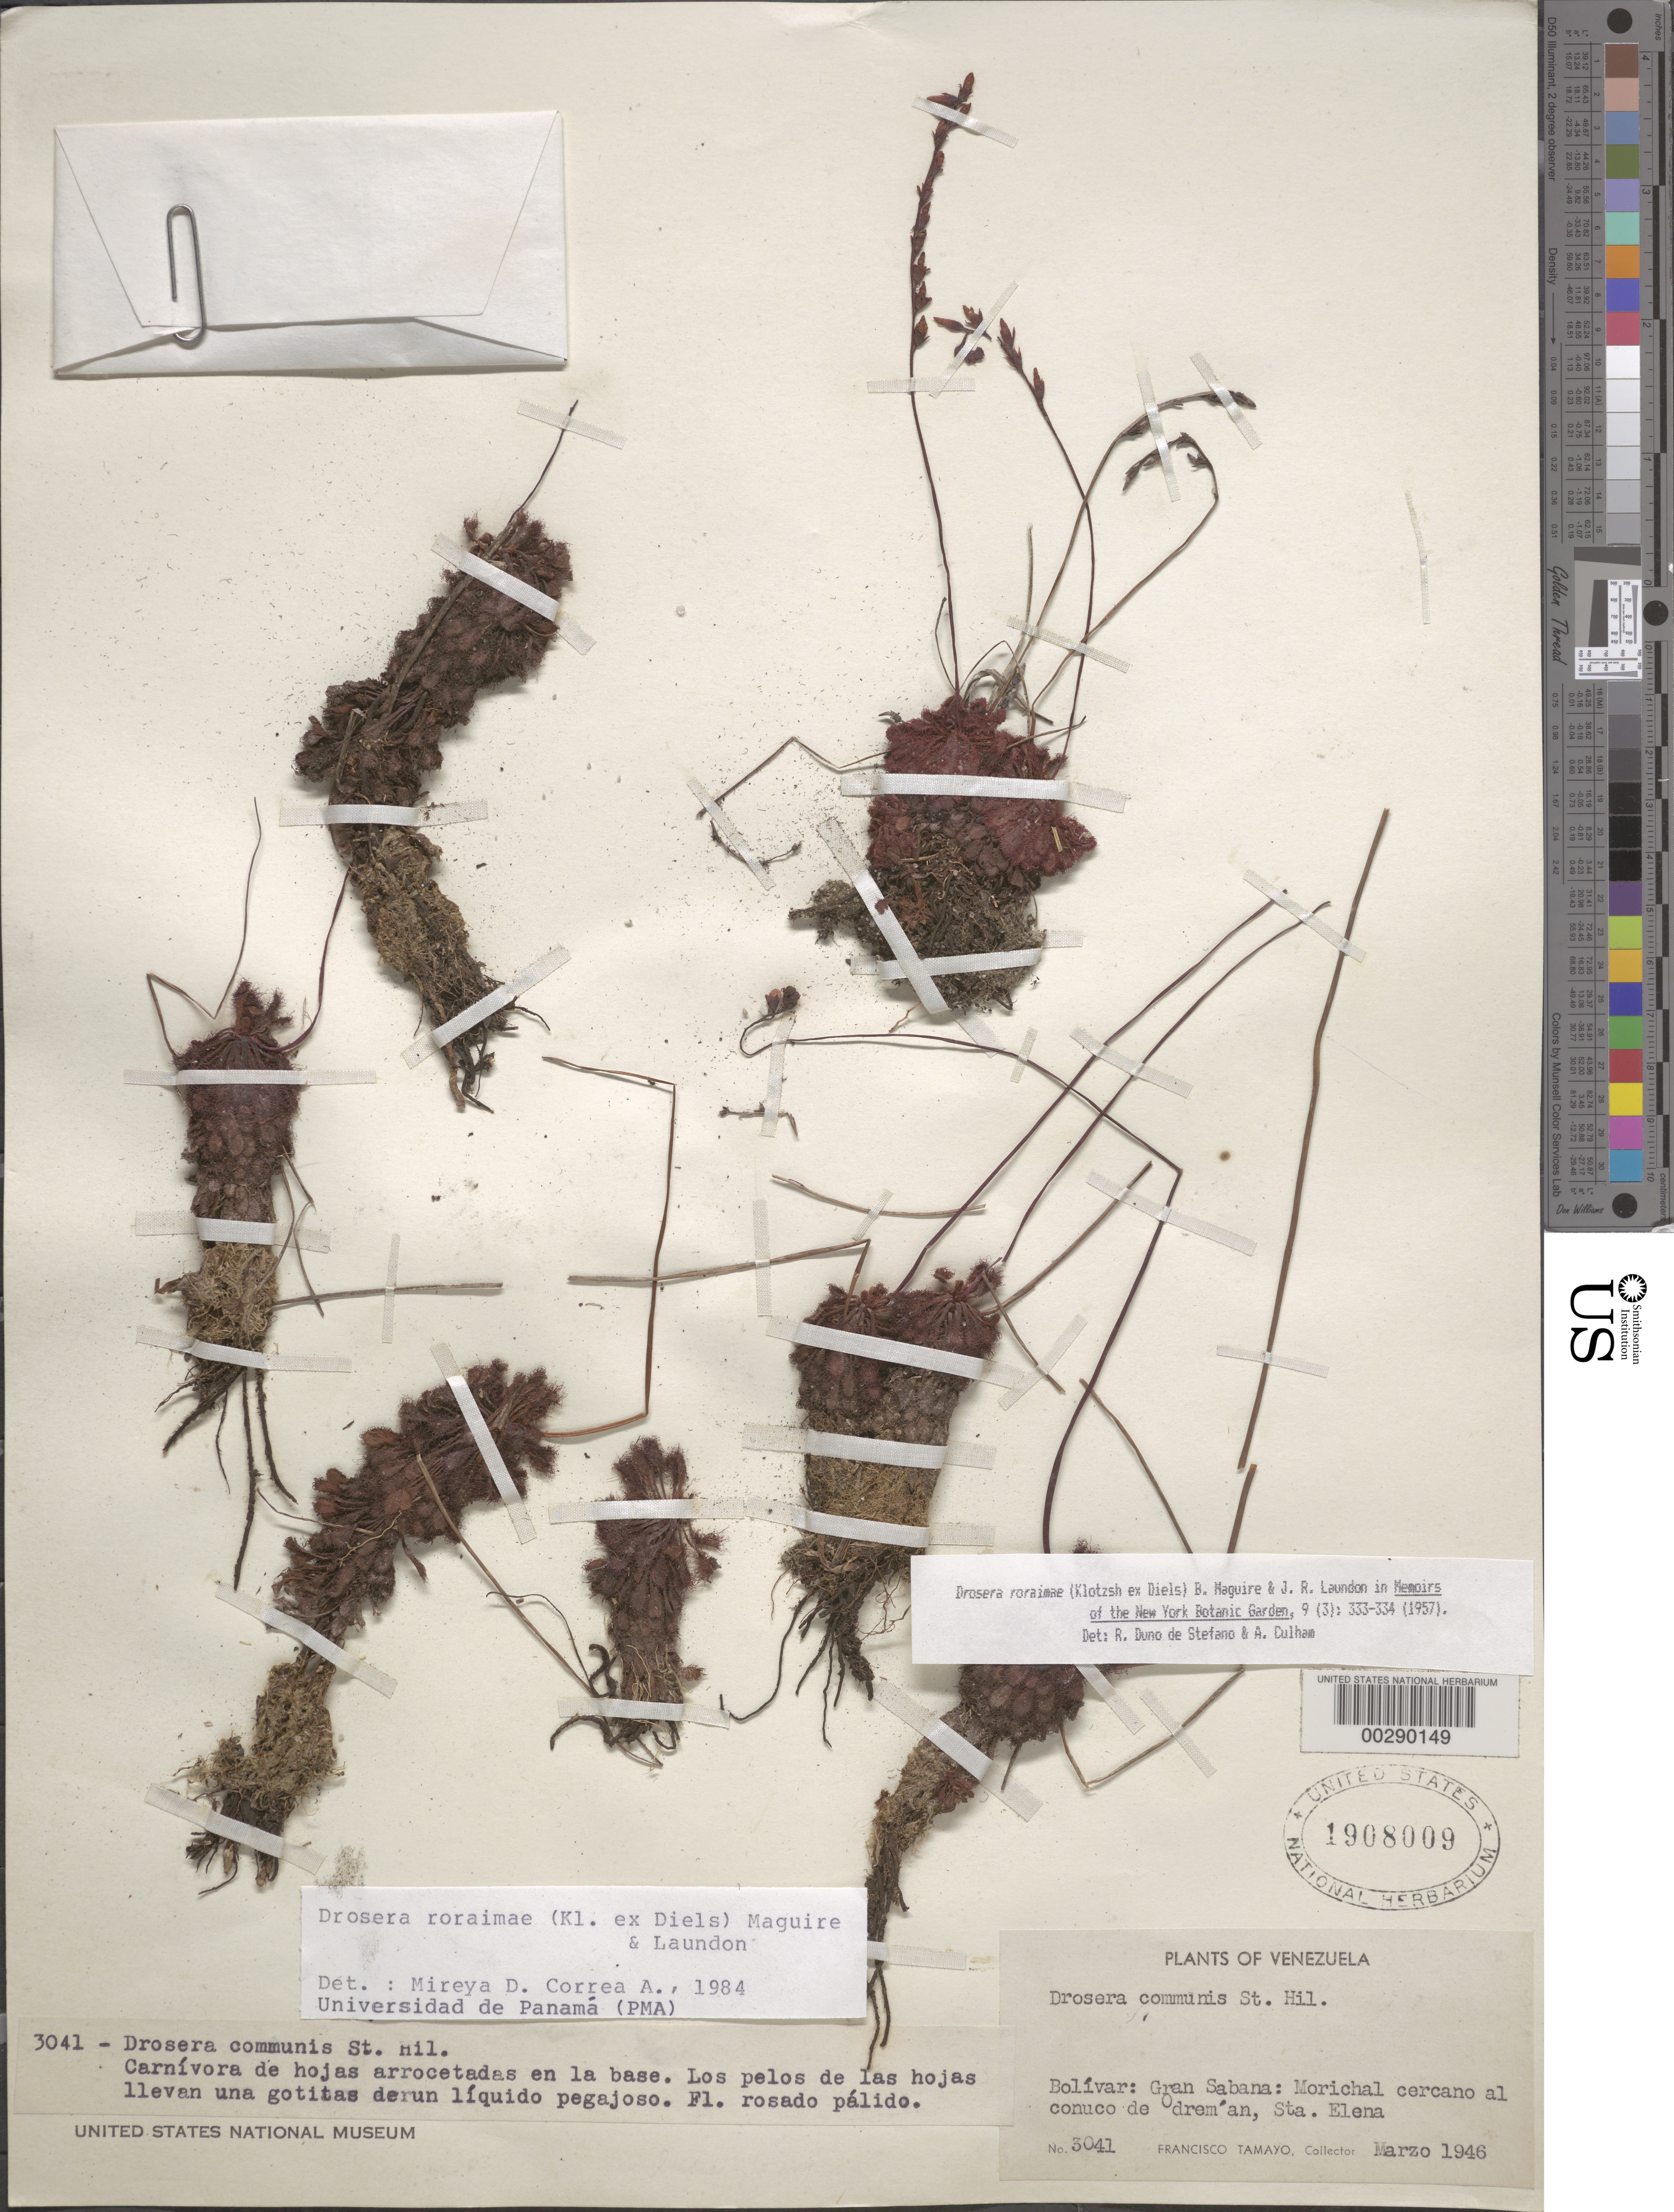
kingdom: Plantae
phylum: Tracheophyta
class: Magnoliopsida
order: Caryophyllales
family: Droseraceae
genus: Drosera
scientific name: Drosera roraimae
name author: (Klotzsch ex Diels) Maguire & J.R. Laundon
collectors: F. Tamayo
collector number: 3041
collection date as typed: Mar 1946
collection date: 1946-03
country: Venezuela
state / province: Bolivar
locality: Gran sabana; morichal cercano al conuco de odreman, sta. elena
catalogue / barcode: US 1908009